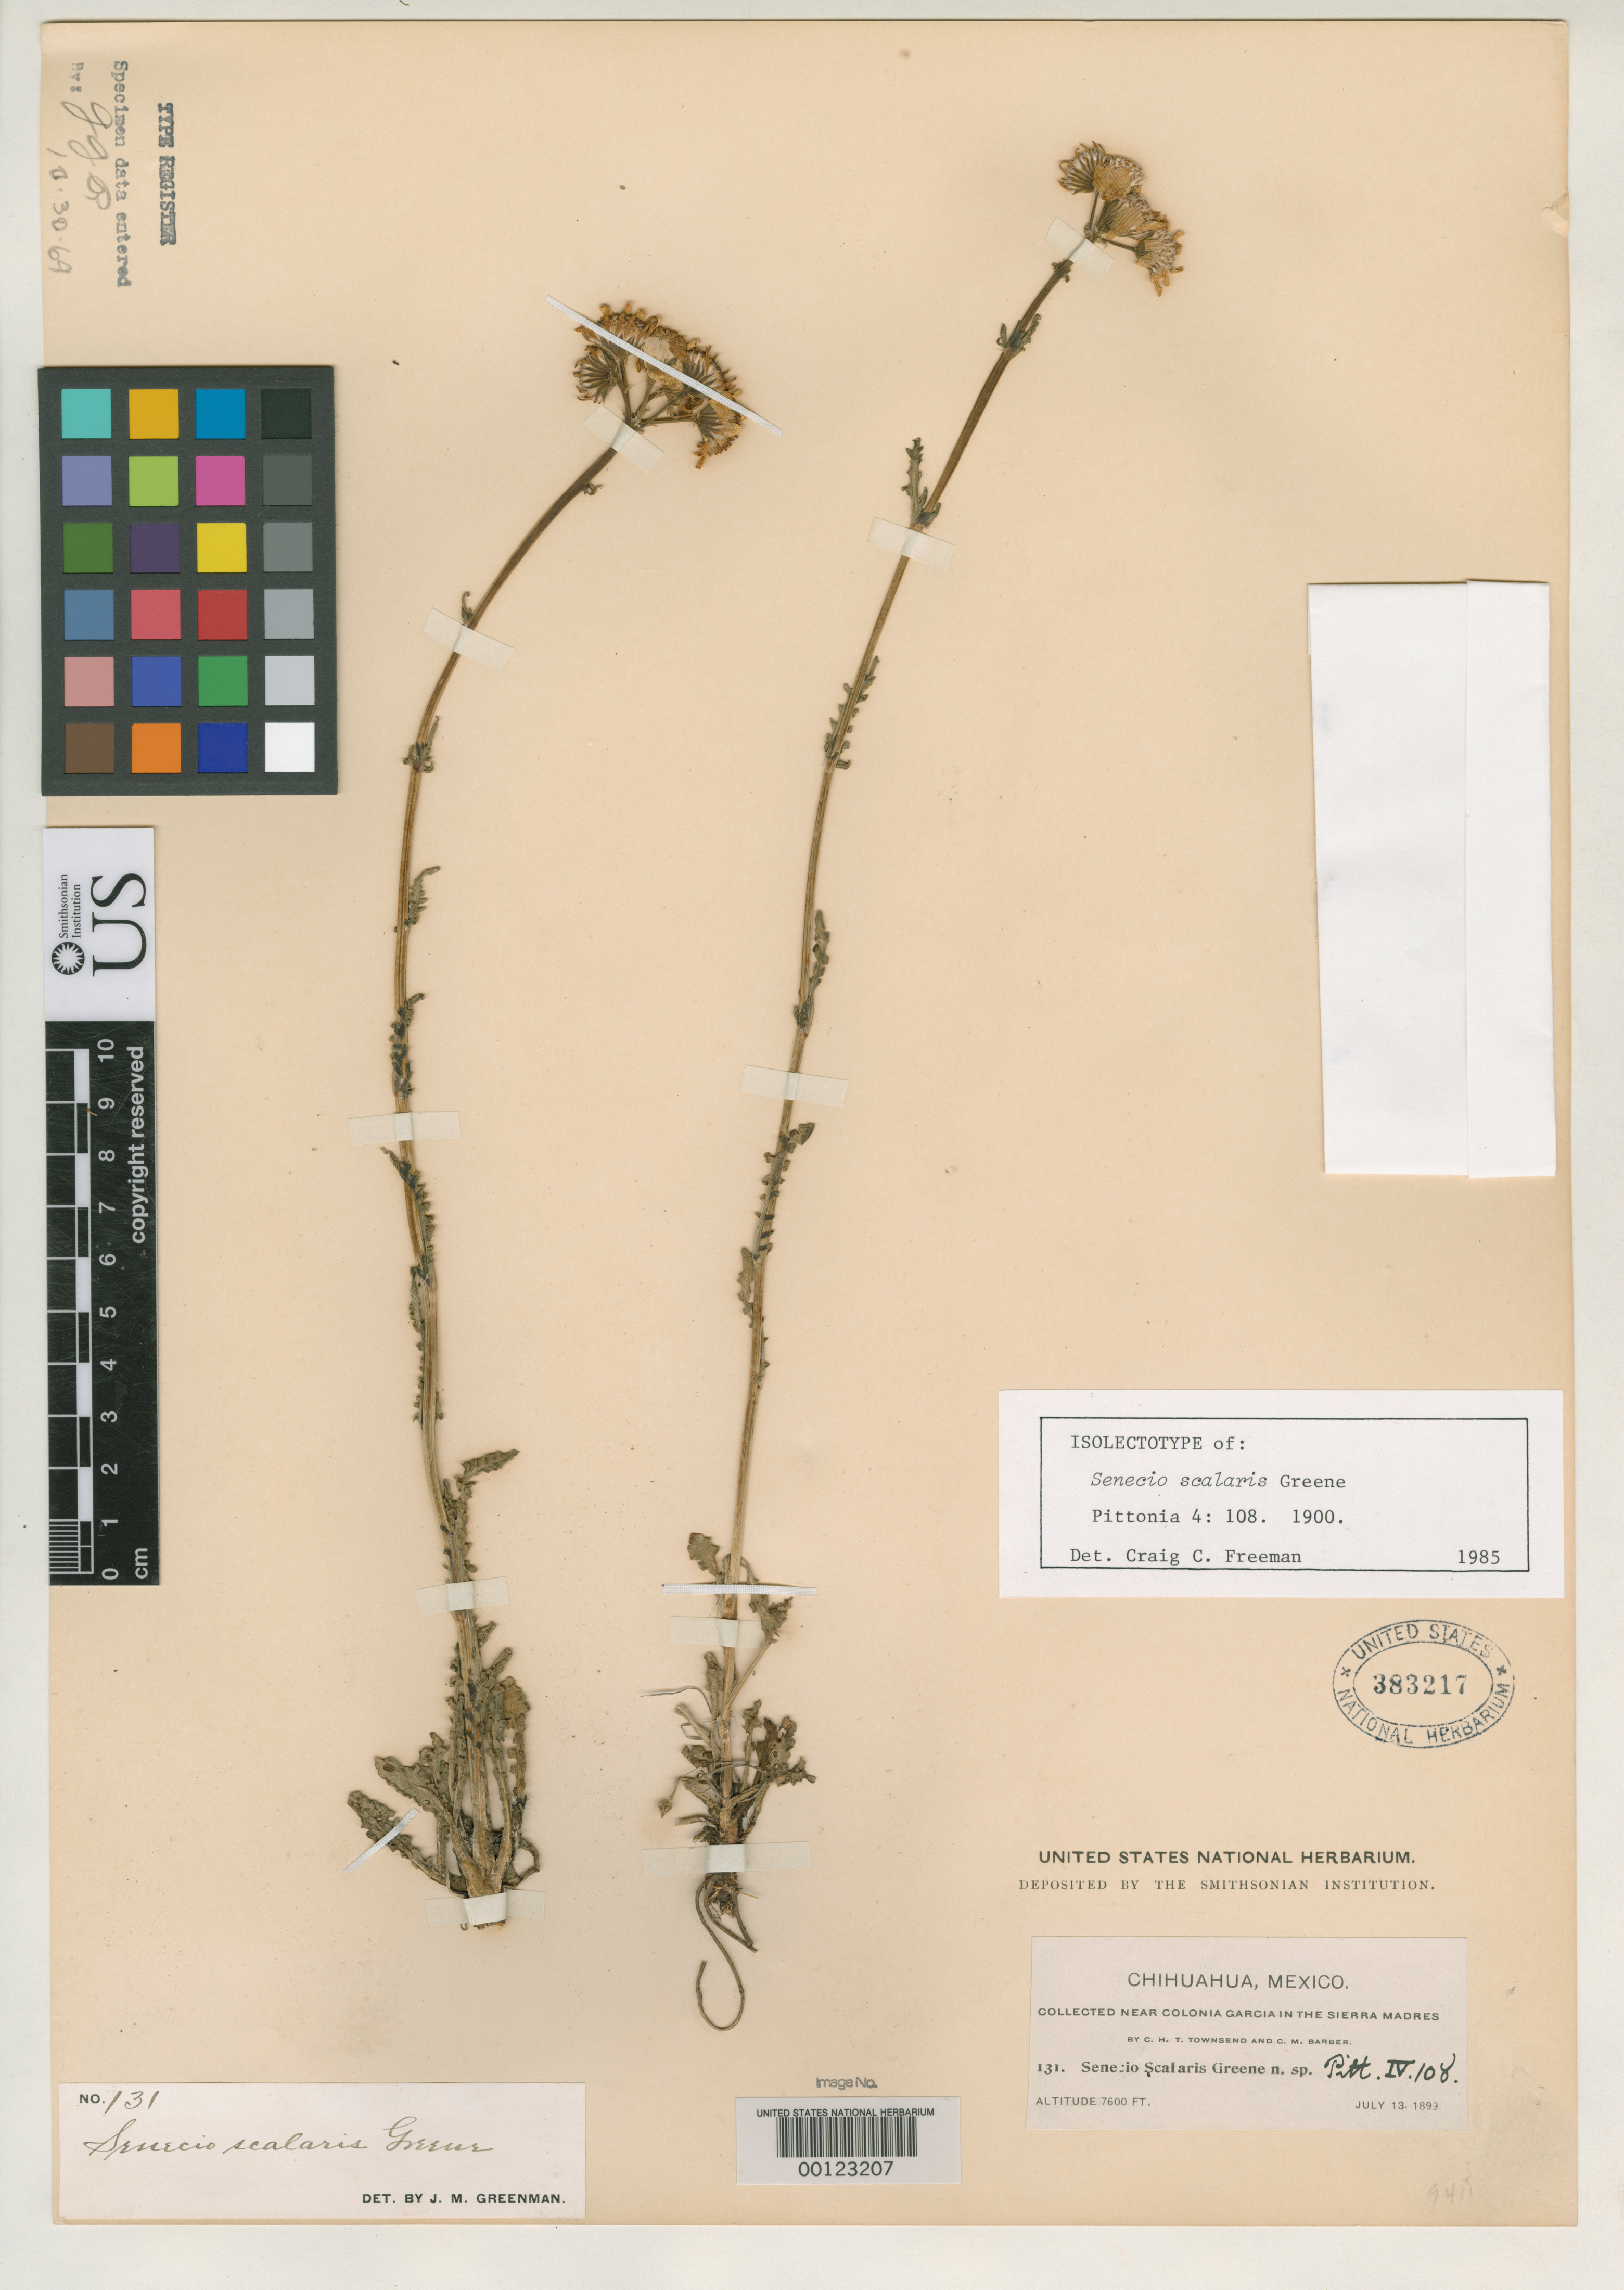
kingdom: Plantae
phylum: Tracheophyta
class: Magnoliopsida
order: Asterales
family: Asteraceae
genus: Senecio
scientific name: Senecio scalaris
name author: Greene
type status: Isotype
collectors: C. H. T. Townsend & C. Barber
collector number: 131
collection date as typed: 13 Jul 1899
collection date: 1899-07-13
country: Mexico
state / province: Chihuahua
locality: Near Colonia Garcia, Sierra Madres.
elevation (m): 2286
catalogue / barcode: US 383217